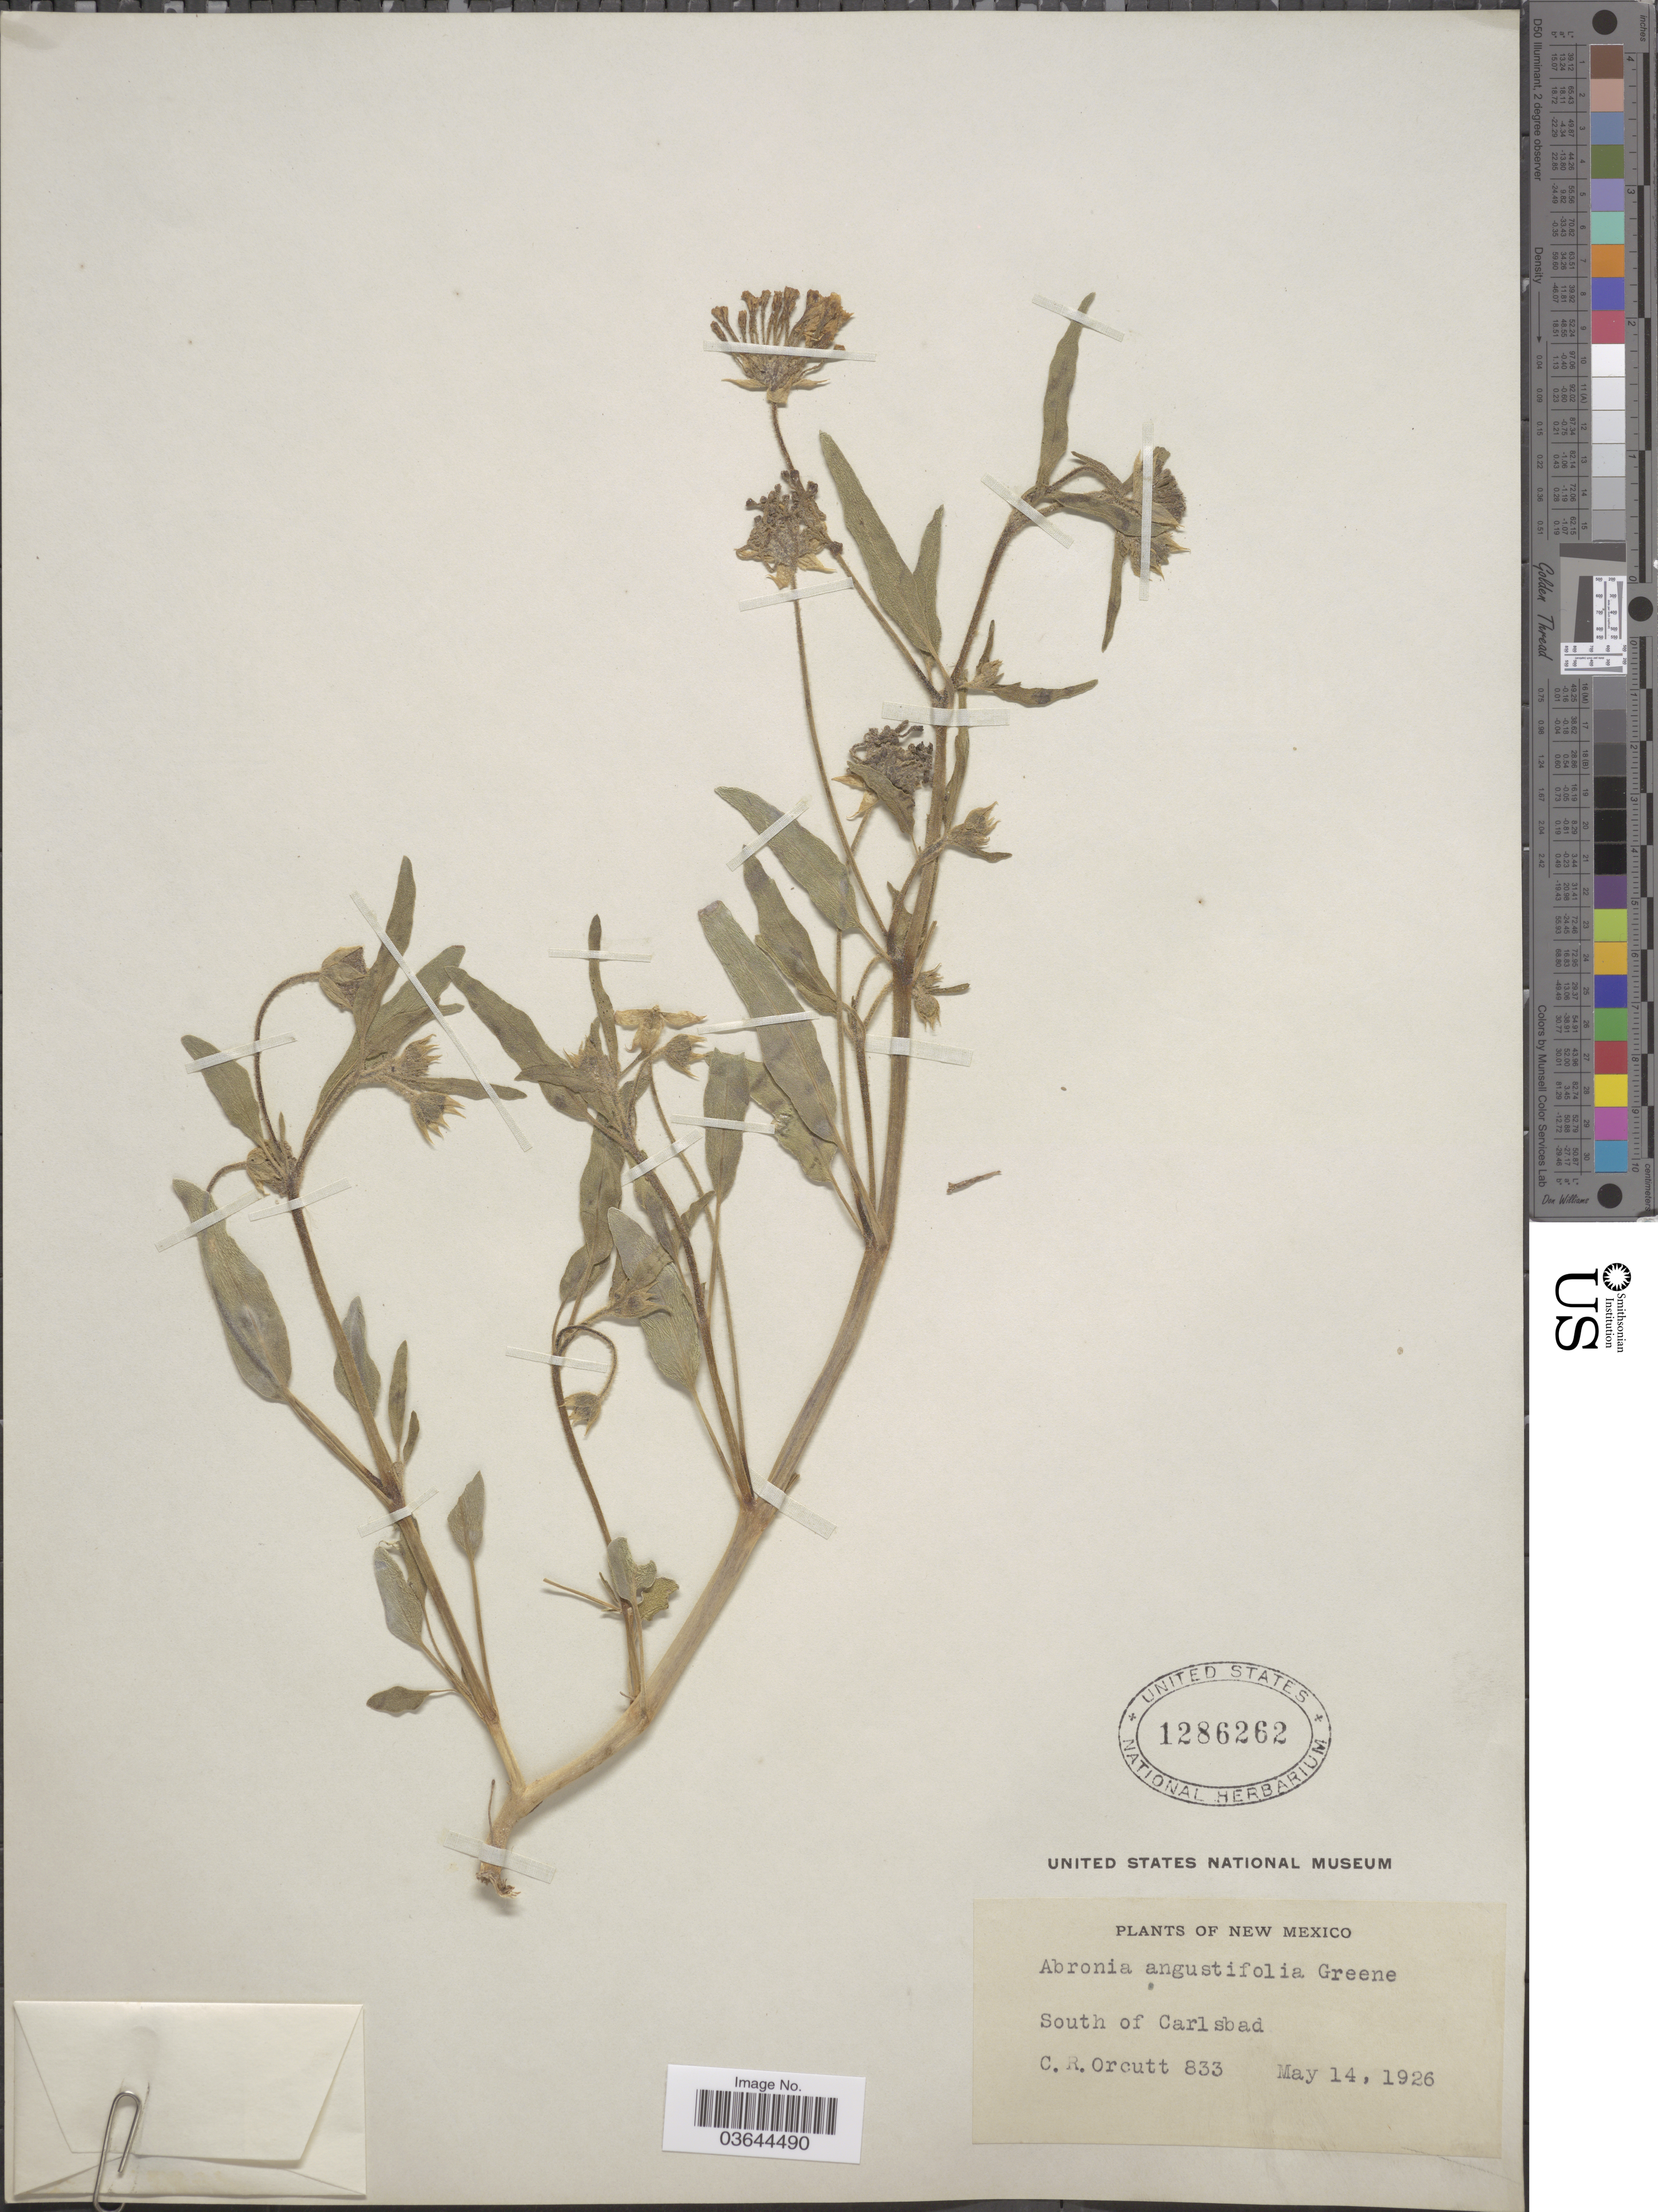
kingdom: Plantae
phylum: Tracheophyta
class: Magnoliopsida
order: Caryophyllales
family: Nyctaginaceae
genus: Abronia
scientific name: Abronia angustifolia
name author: Greene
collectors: C. R. Orcutt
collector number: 833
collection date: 1926-05-14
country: United States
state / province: New Mexico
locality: South of Carlsbad.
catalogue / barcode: US 1286262